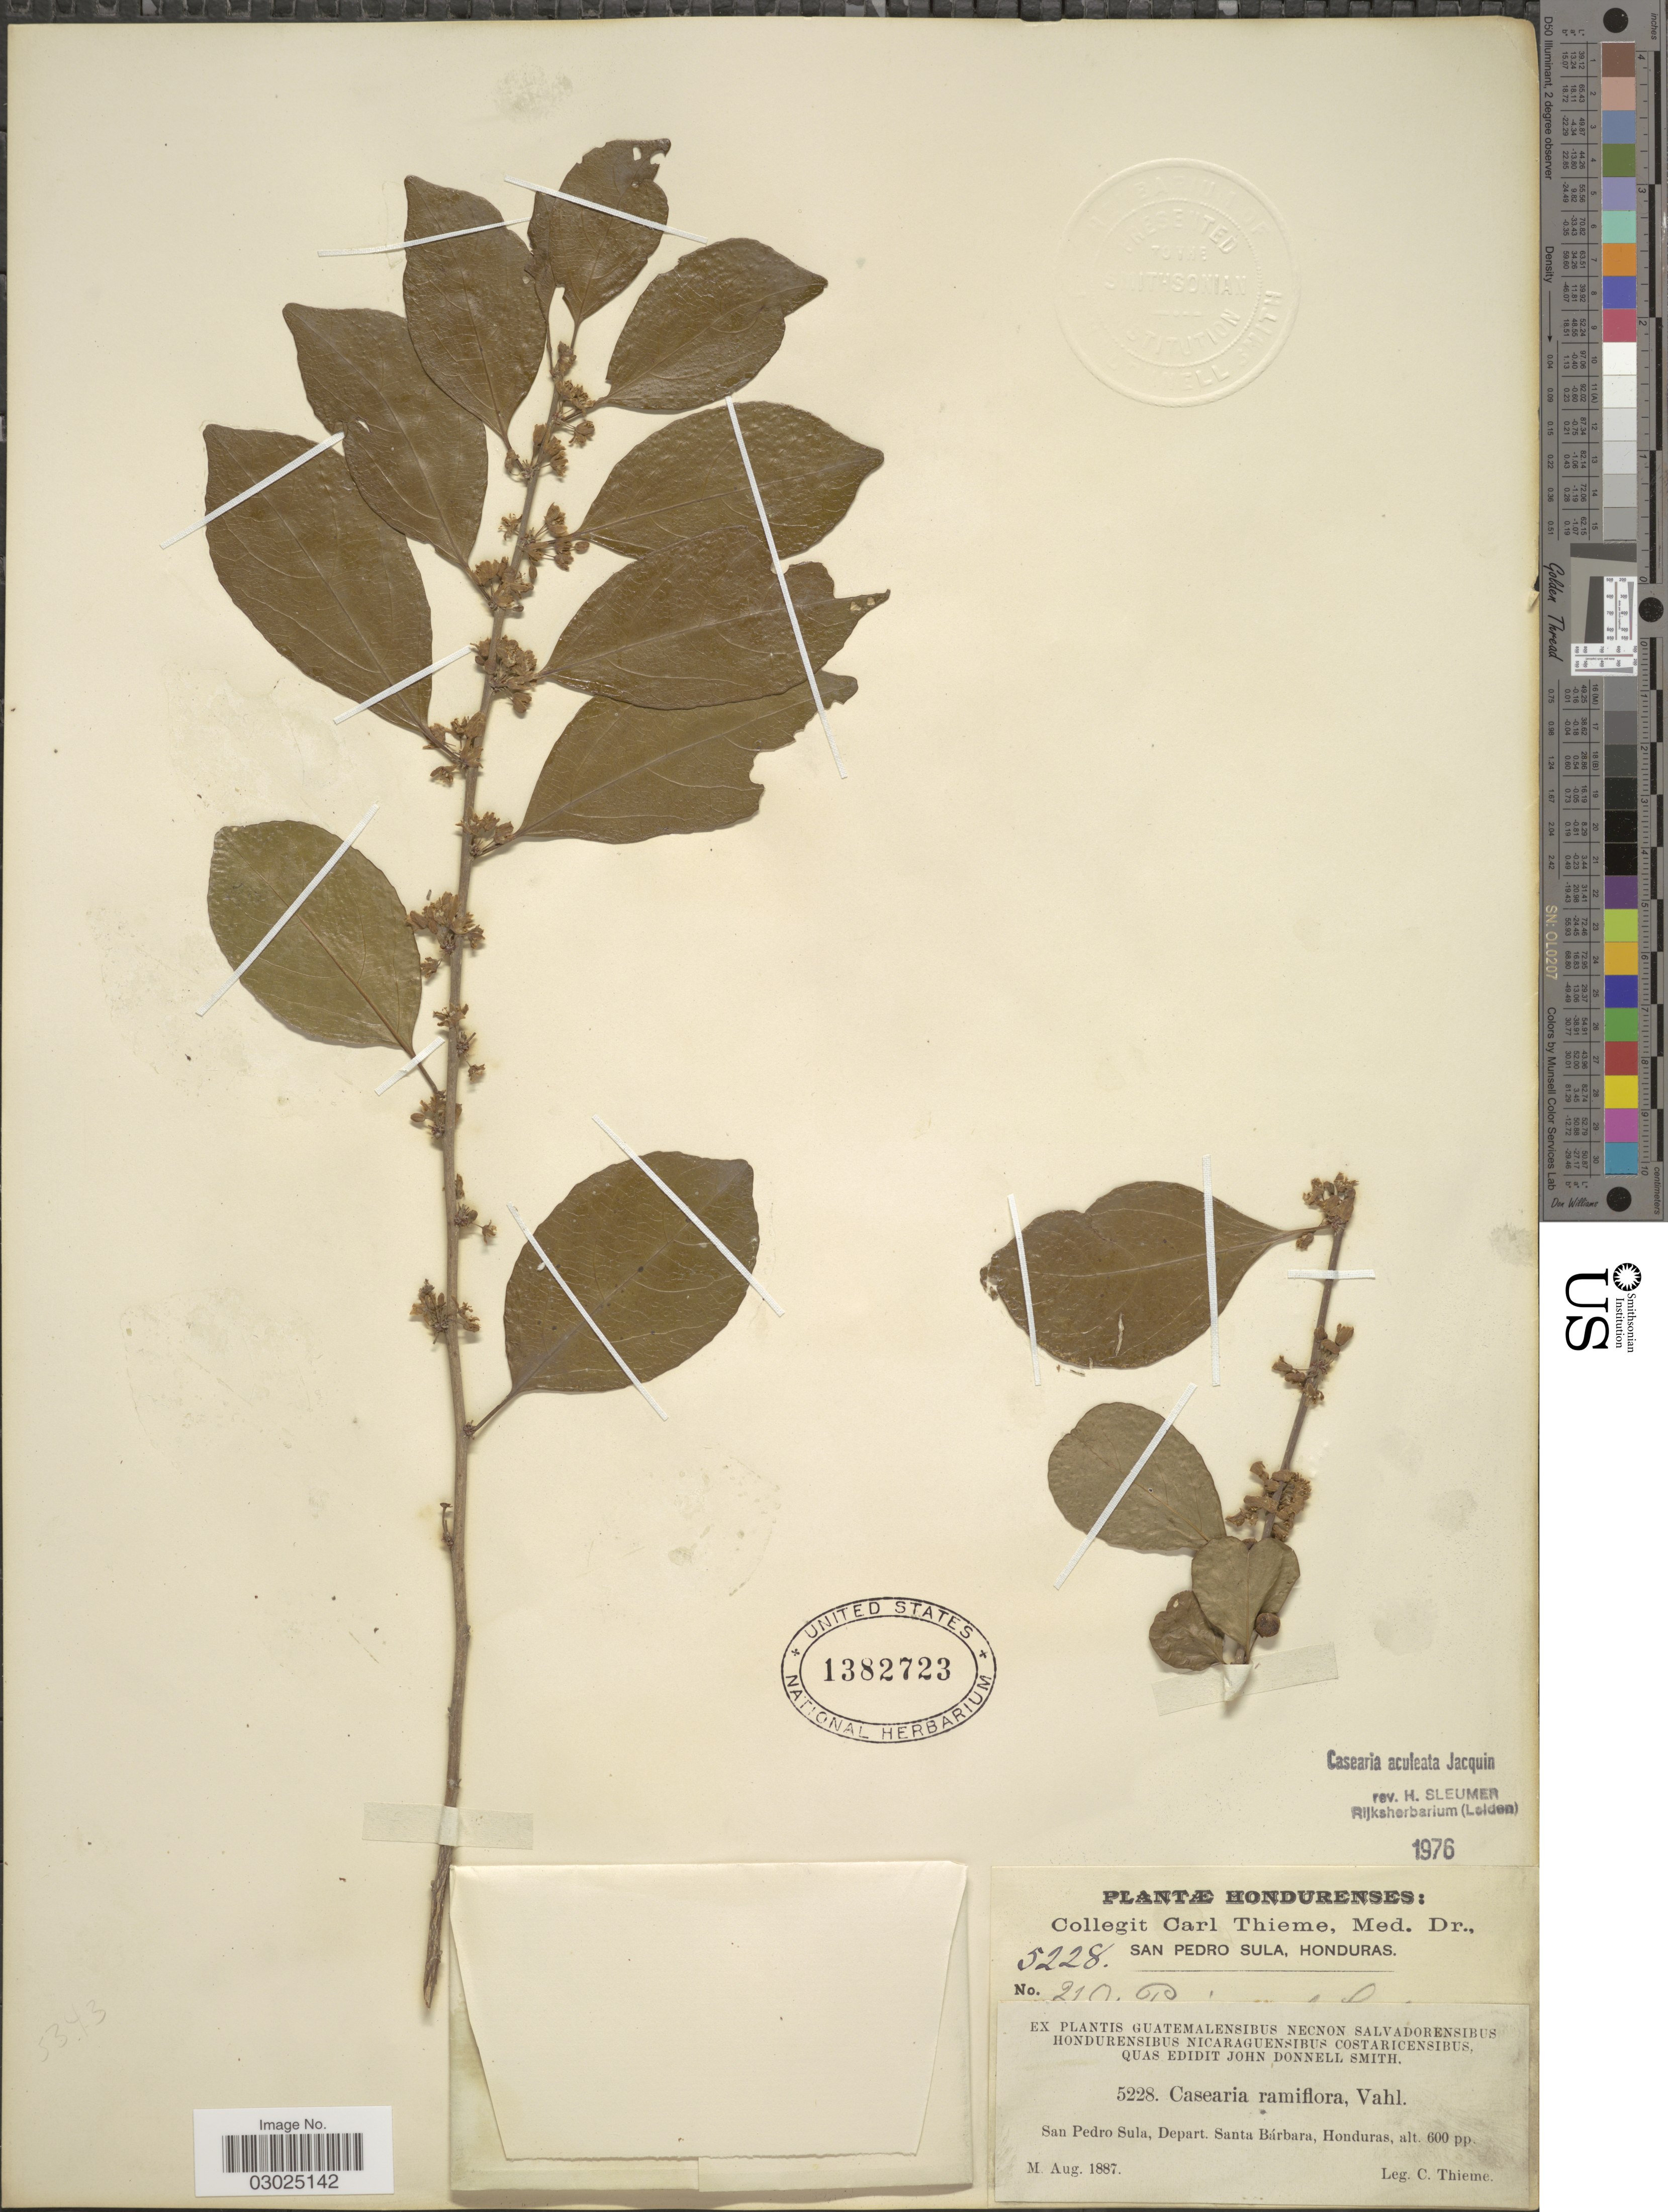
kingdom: Plantae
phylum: Tracheophyta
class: Magnoliopsida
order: Malpighiales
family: Salicaceae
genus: Casearia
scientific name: Casearia aculeata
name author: Jacq.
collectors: Thieme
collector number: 5228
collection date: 1887-08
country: Honduras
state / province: Santa Bárbara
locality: San Pedro Sula, Depart. Santa Bárbara.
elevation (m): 183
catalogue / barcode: US 1382723